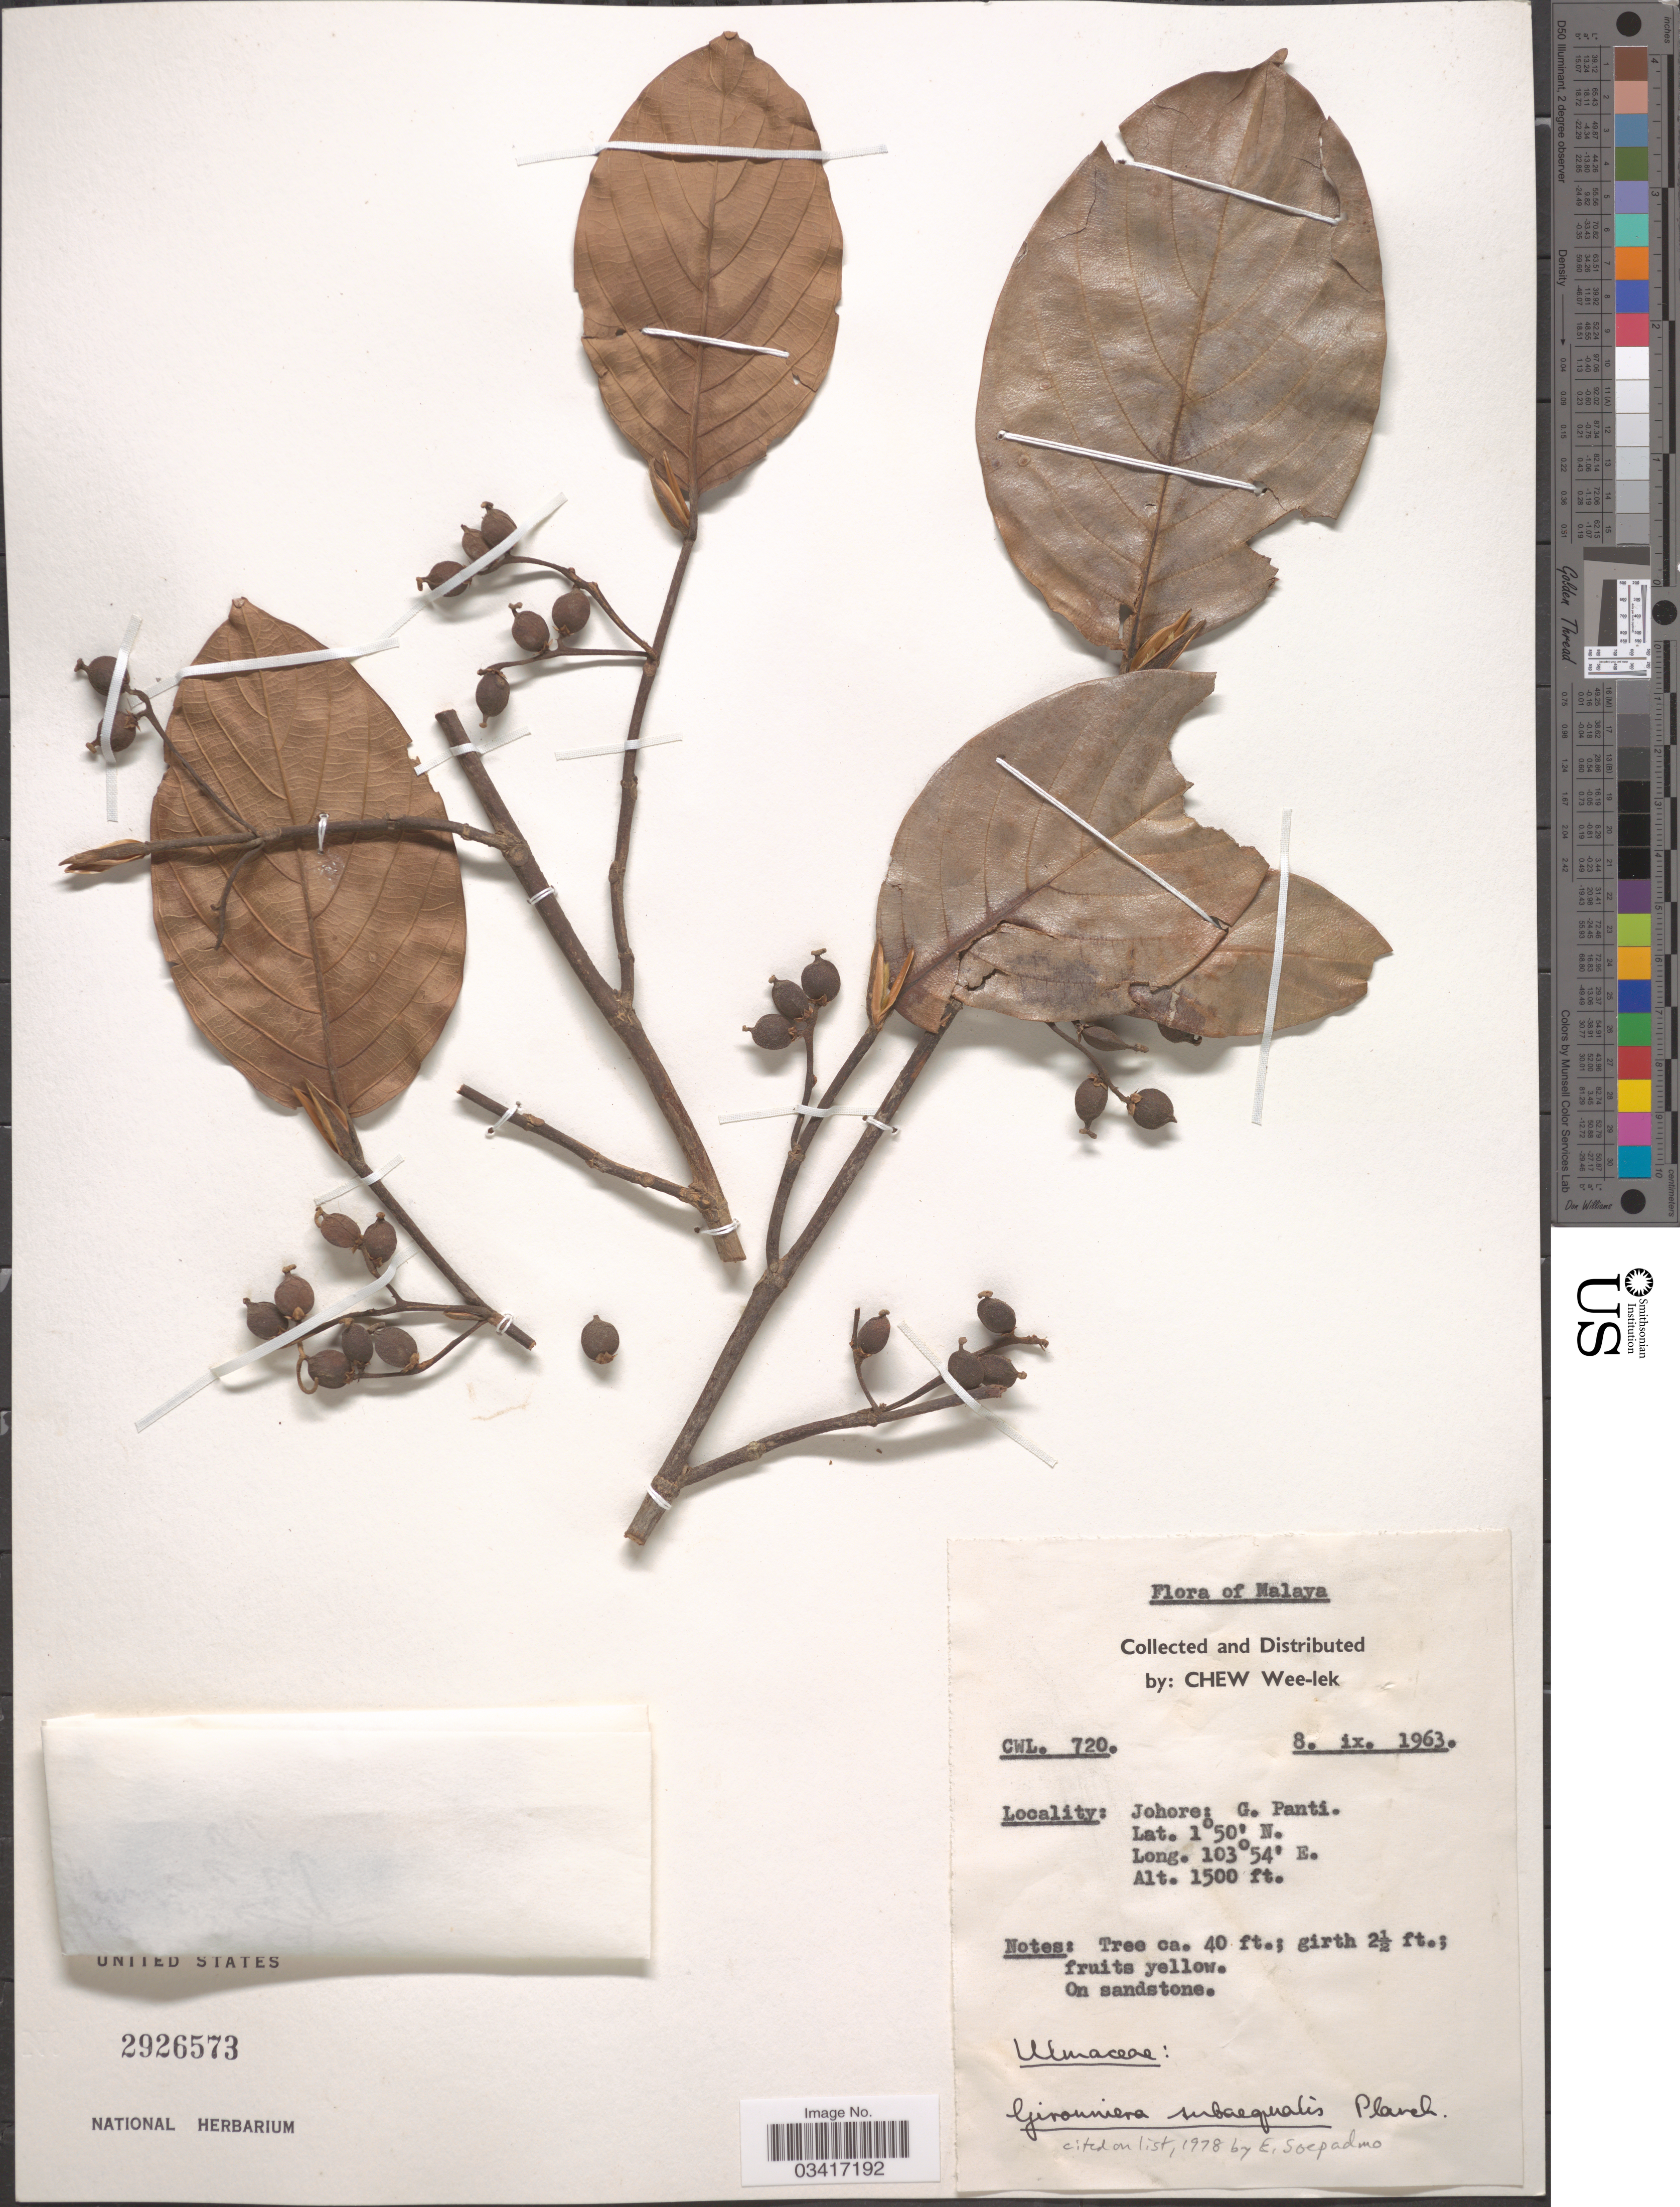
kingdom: Plantae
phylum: Tracheophyta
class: Magnoliopsida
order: Rosales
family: Cannabaceae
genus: Gironniera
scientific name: Gironniera subaequalis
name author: Planch.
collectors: W. Chew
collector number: CWL720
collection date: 1963-09-08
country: Malaysia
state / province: Johor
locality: Malaya. Johore: G. Panti.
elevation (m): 457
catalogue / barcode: US 2926573